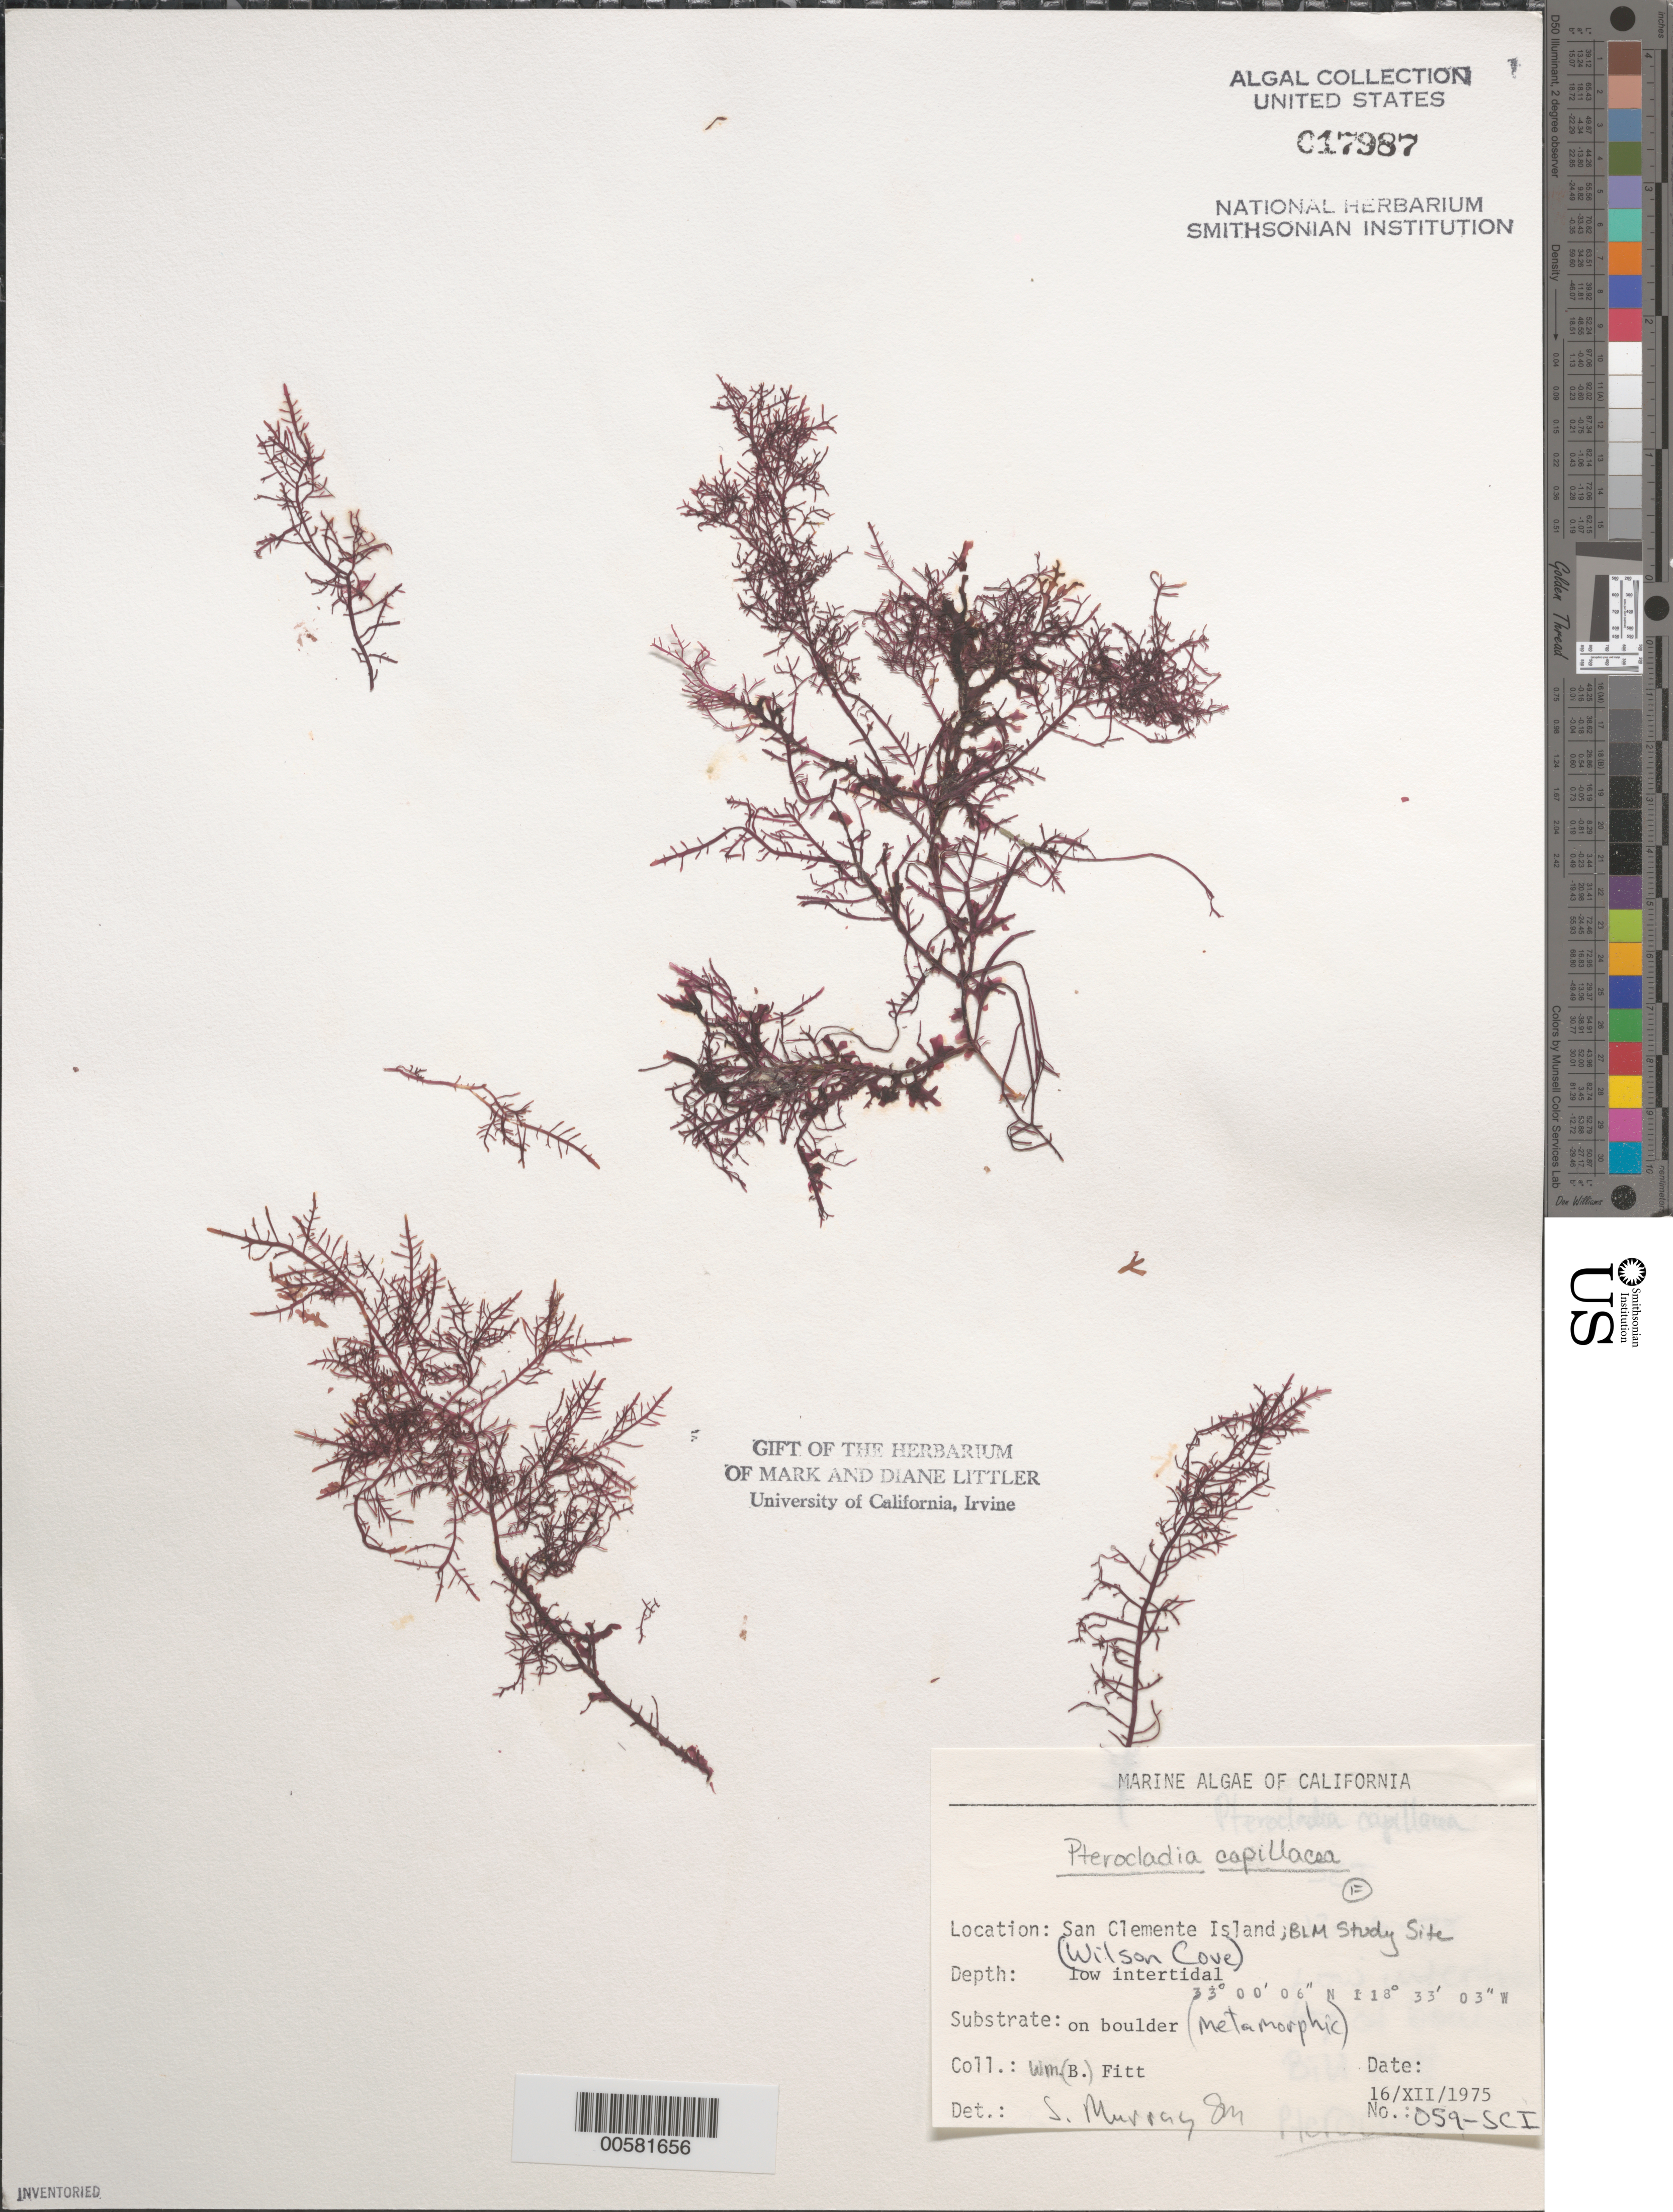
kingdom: Plantae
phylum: Rhodophyta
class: Florideophyceae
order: Gelidiales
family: Pterocladiaceae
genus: Pterocladiella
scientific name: Pterocladiella capillacea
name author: (S.G. Gmel.) Santelices & Hommers.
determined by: Algae name updating Project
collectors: W. Fitt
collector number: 059-sci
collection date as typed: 16 Dec 1975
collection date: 1975-12-16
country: United States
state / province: California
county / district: Los Angeles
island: San Clemente Island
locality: Wilson Cove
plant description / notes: BLM-SOCALBIGHT Rocky Intertidal Survey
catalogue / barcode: US 17987